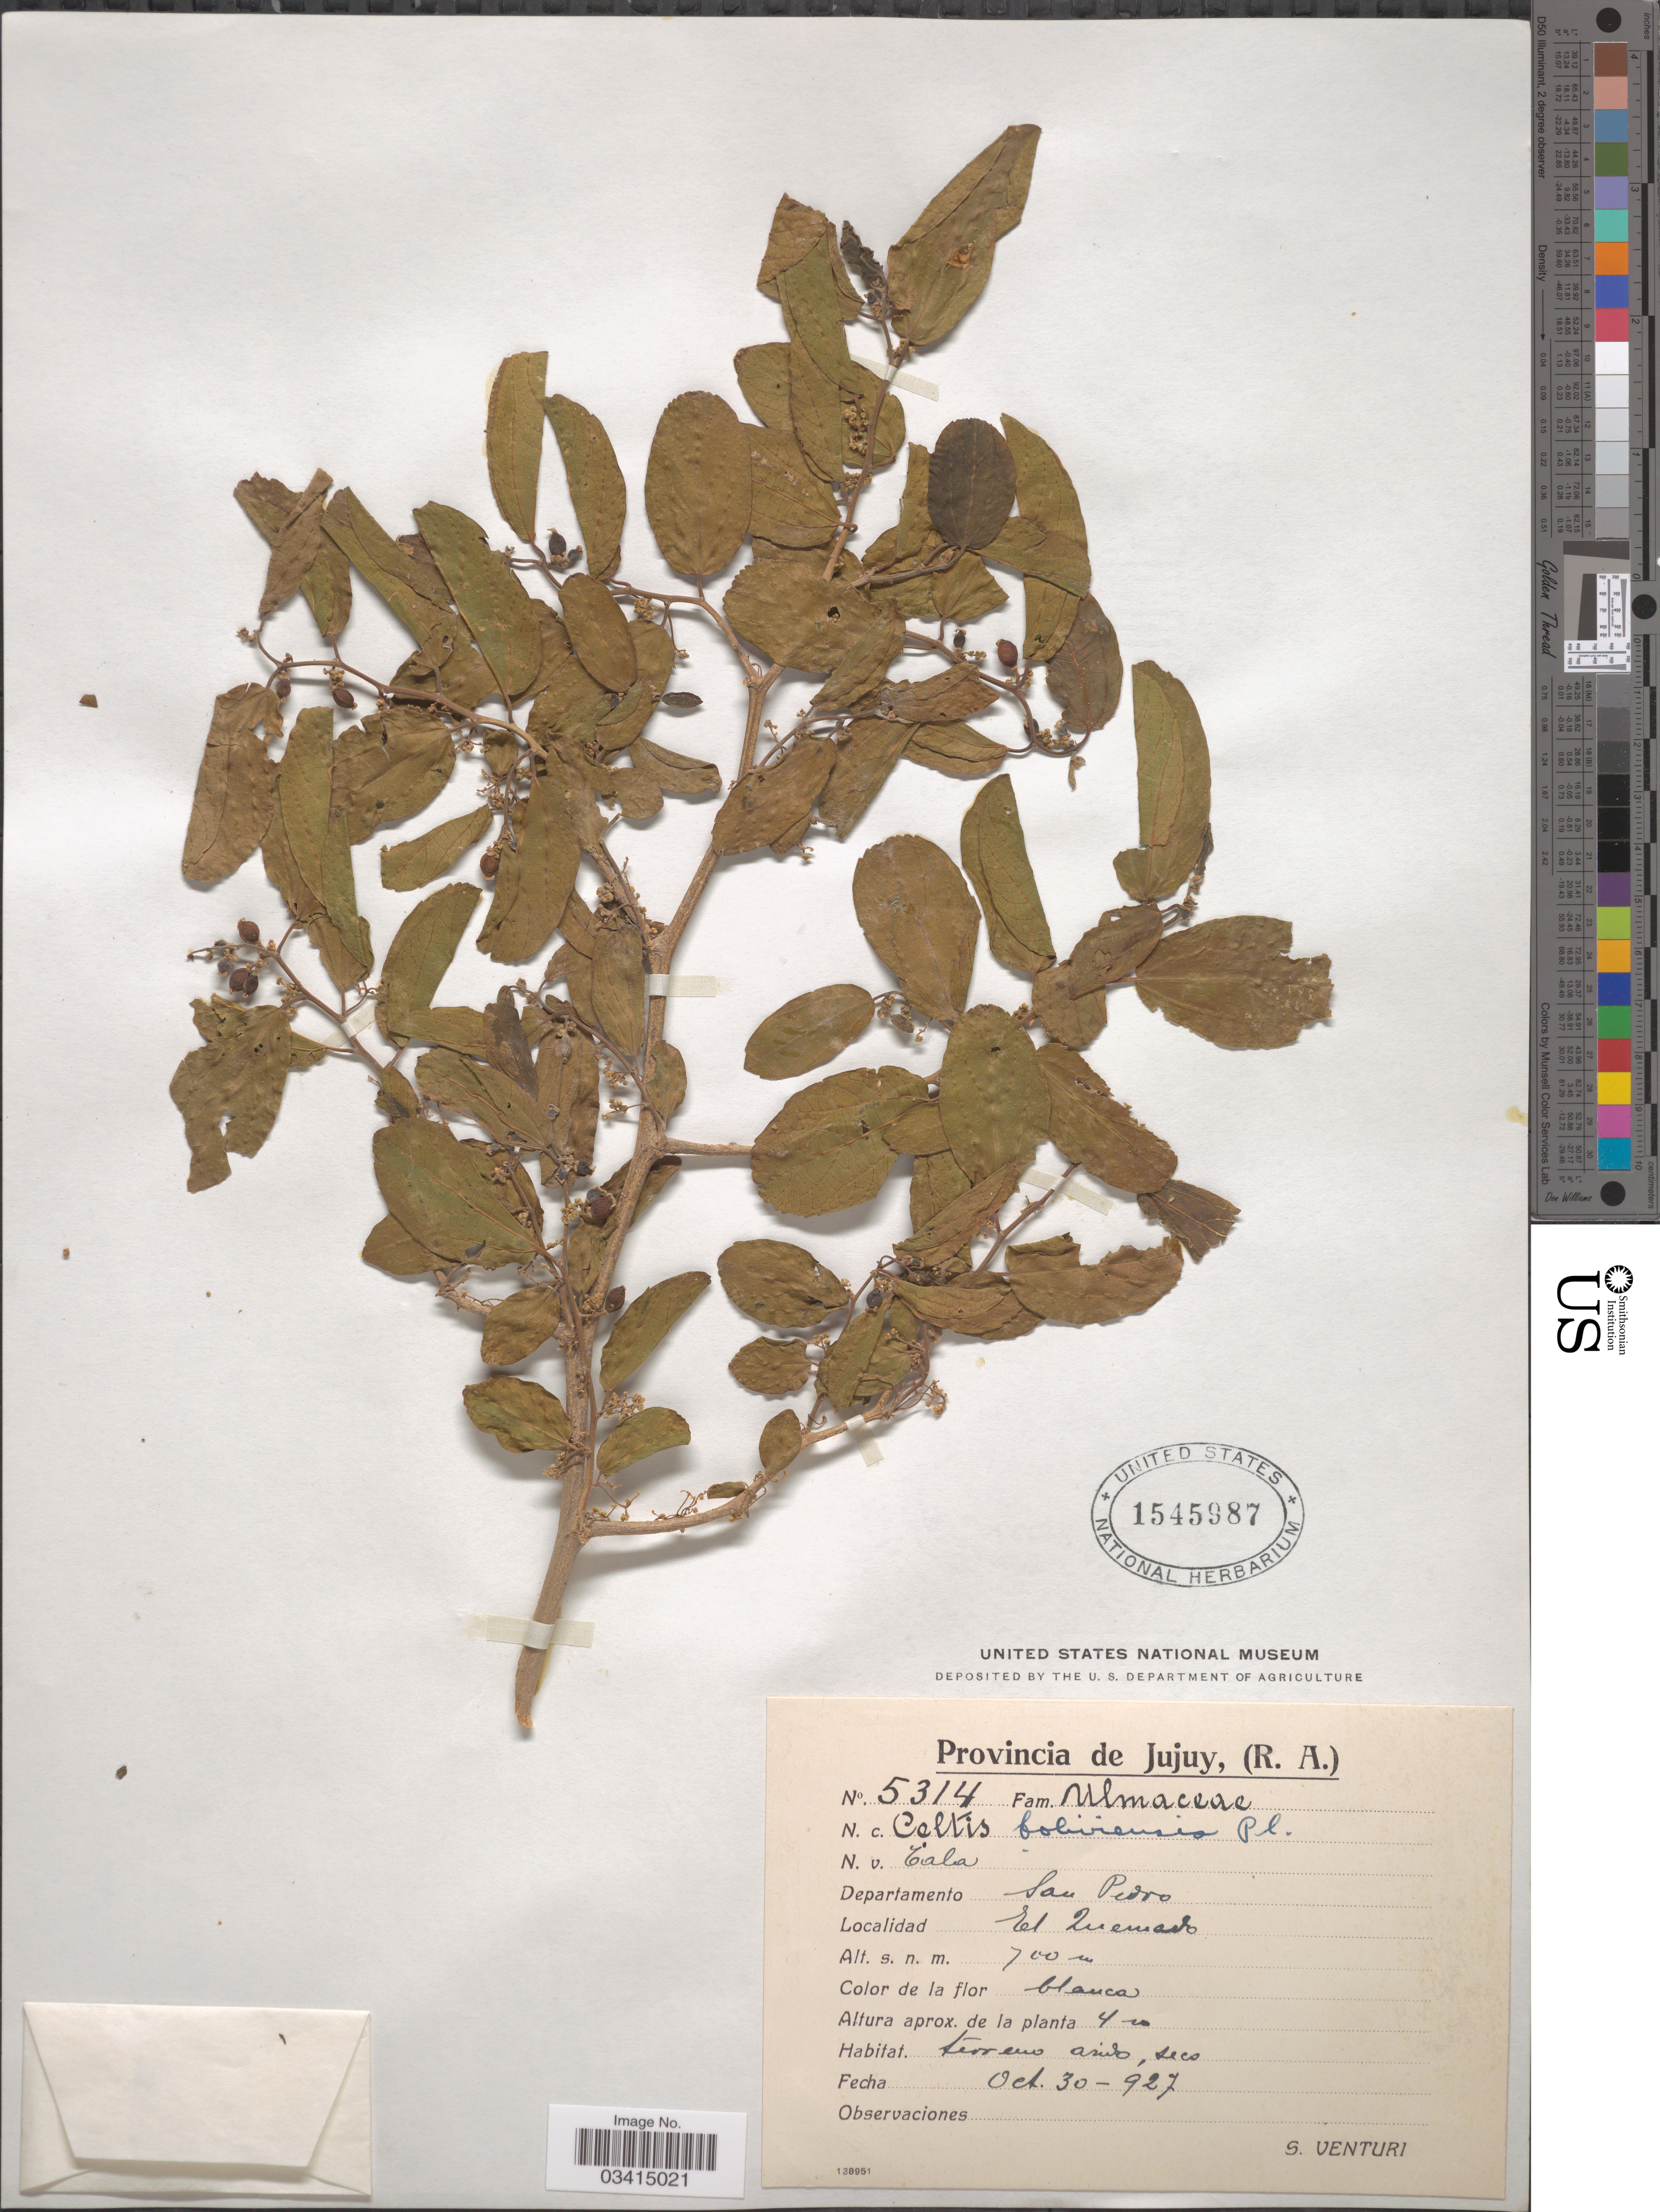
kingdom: Plantae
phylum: Tracheophyta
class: Magnoliopsida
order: Rosales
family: Cannabaceae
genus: Celtis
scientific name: Celtis sp.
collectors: S. Venturi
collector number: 5314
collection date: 1927-10-30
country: Argentina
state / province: Jujuy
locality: Departamento San Pedro. El Quemado.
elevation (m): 700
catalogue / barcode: US 1545987